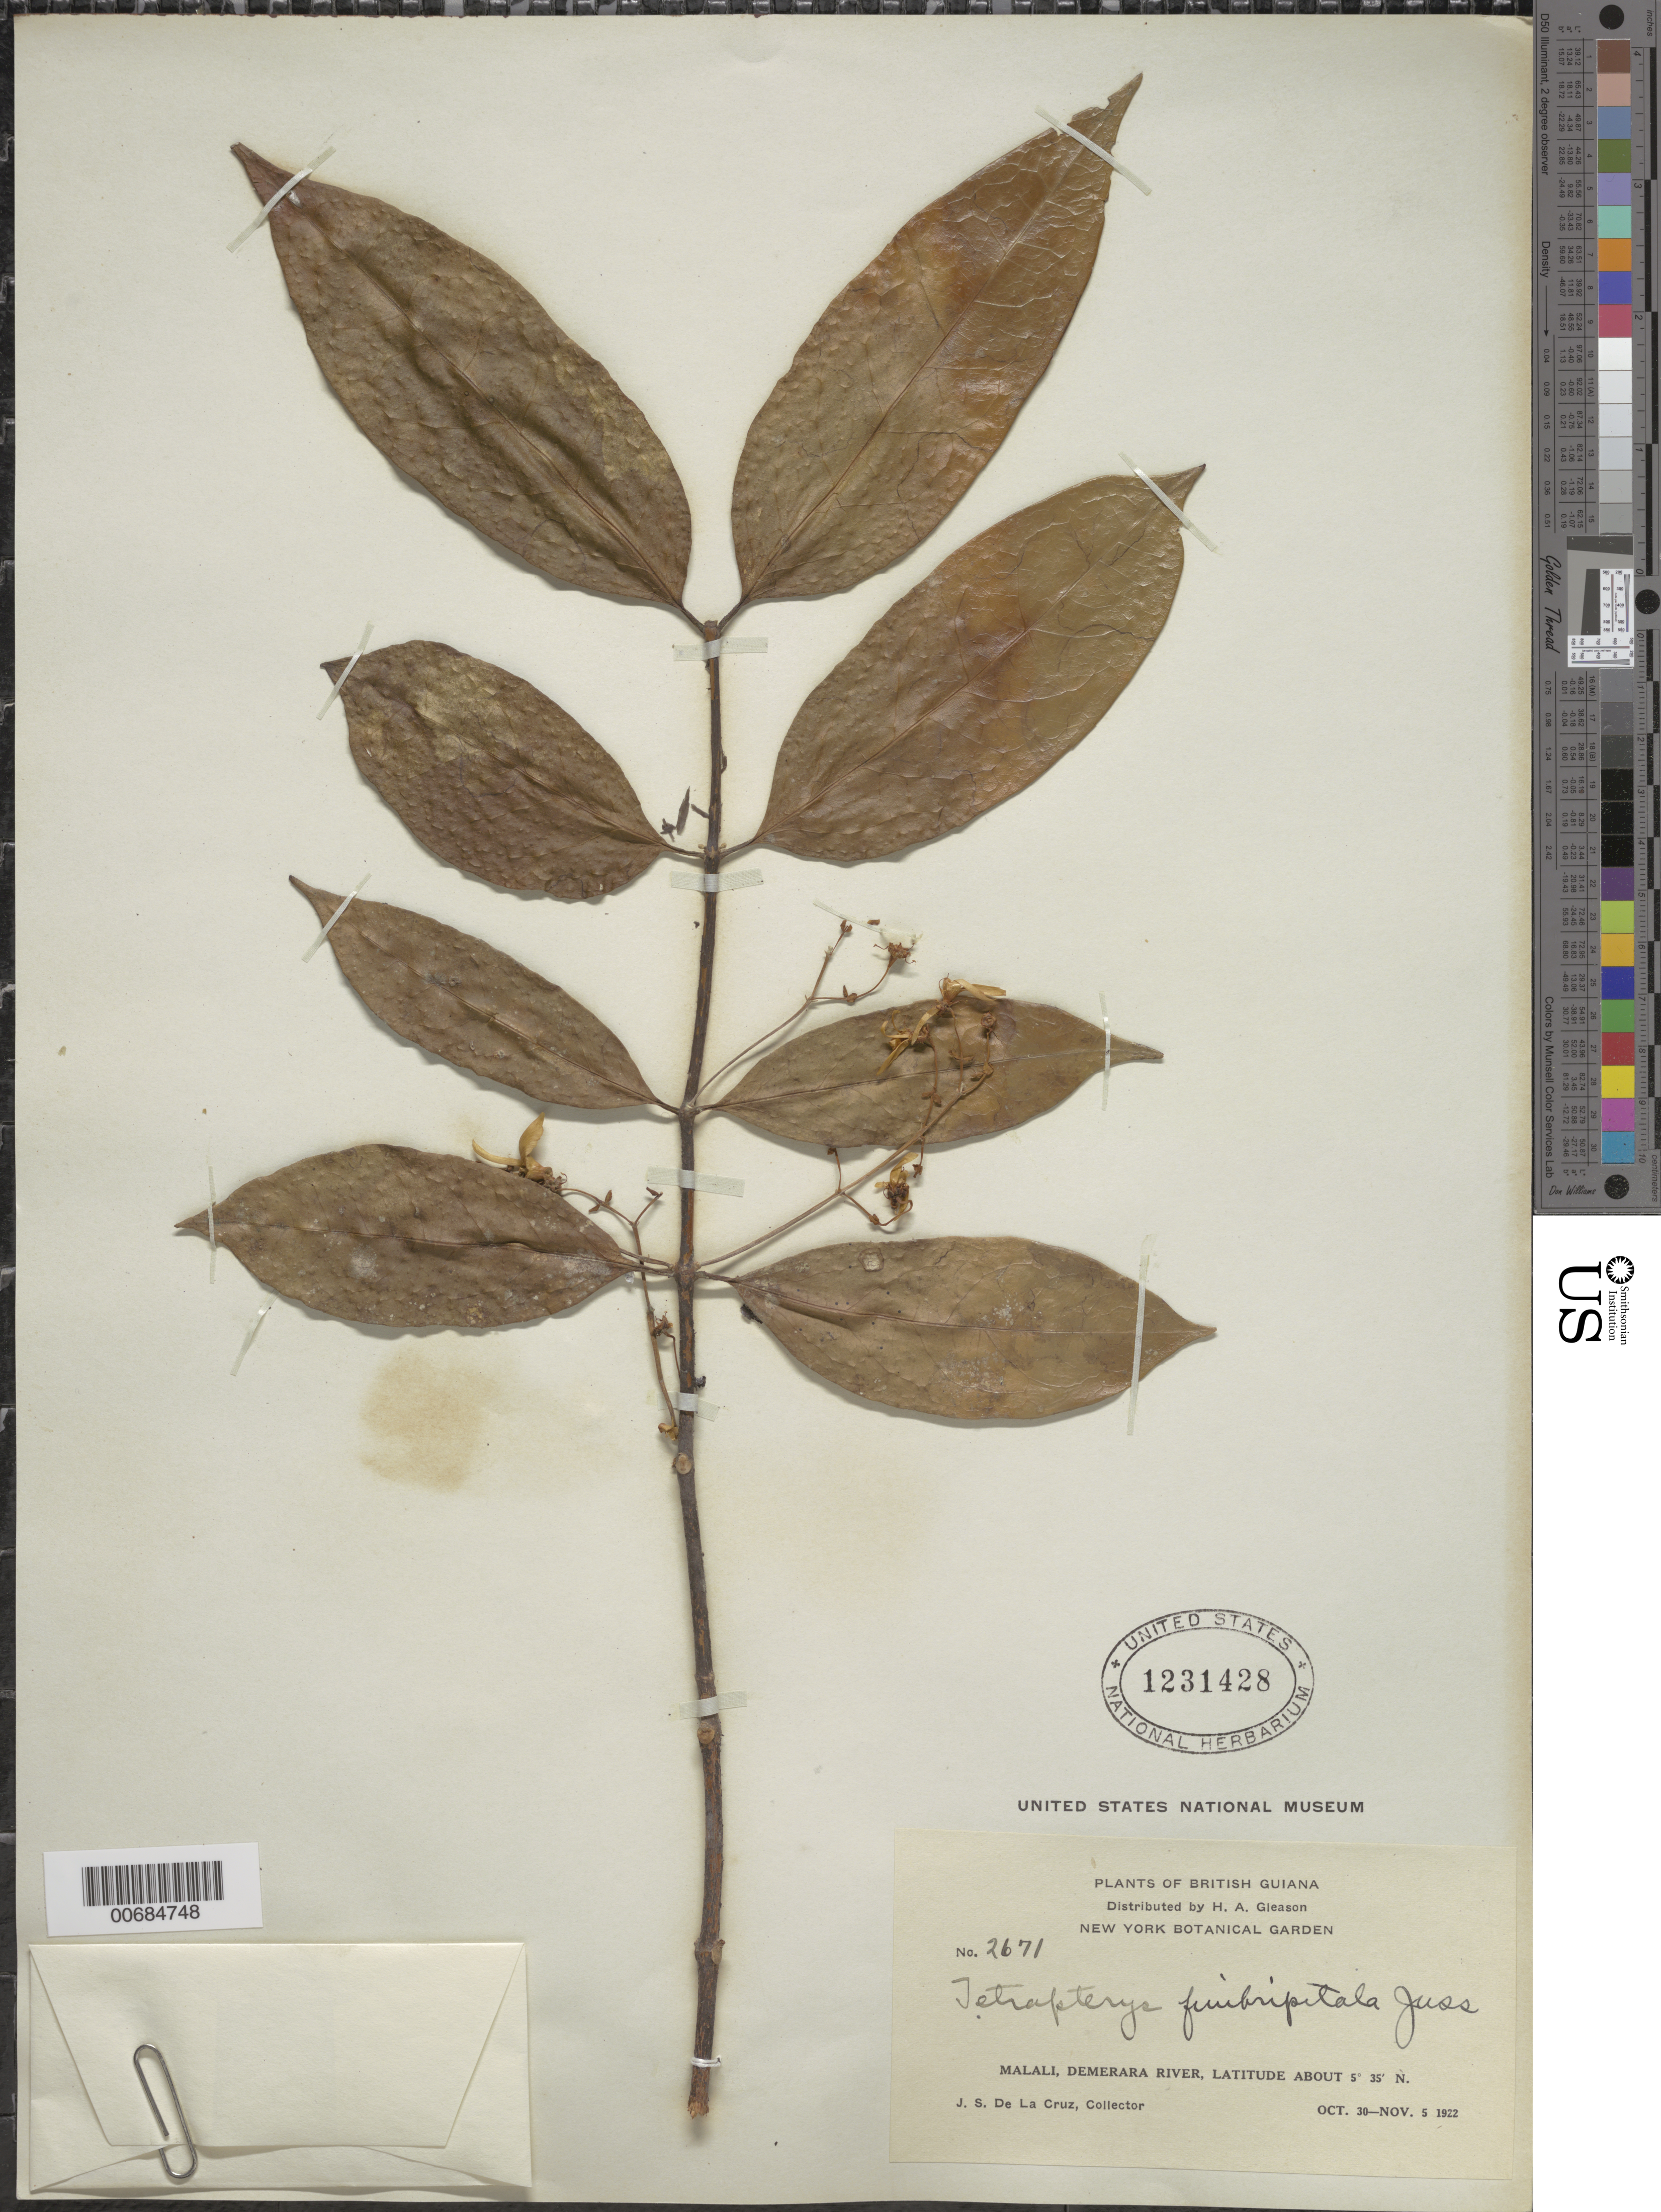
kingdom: Plantae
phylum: Tracheophyta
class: Magnoliopsida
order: Malpighiales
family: Malpighiaceae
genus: Glicophyllum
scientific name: Glicophyllum fimbripetalum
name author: (A. Juss.) R.F. Almeida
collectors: J. S. de la Cruz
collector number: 2671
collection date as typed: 30-Oct-22 to 5-Nov-22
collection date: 1922-10-30/1922-11-05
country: Guyana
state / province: U. Demerara-Berbice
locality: Malali, Demerara R.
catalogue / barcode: US 1231428